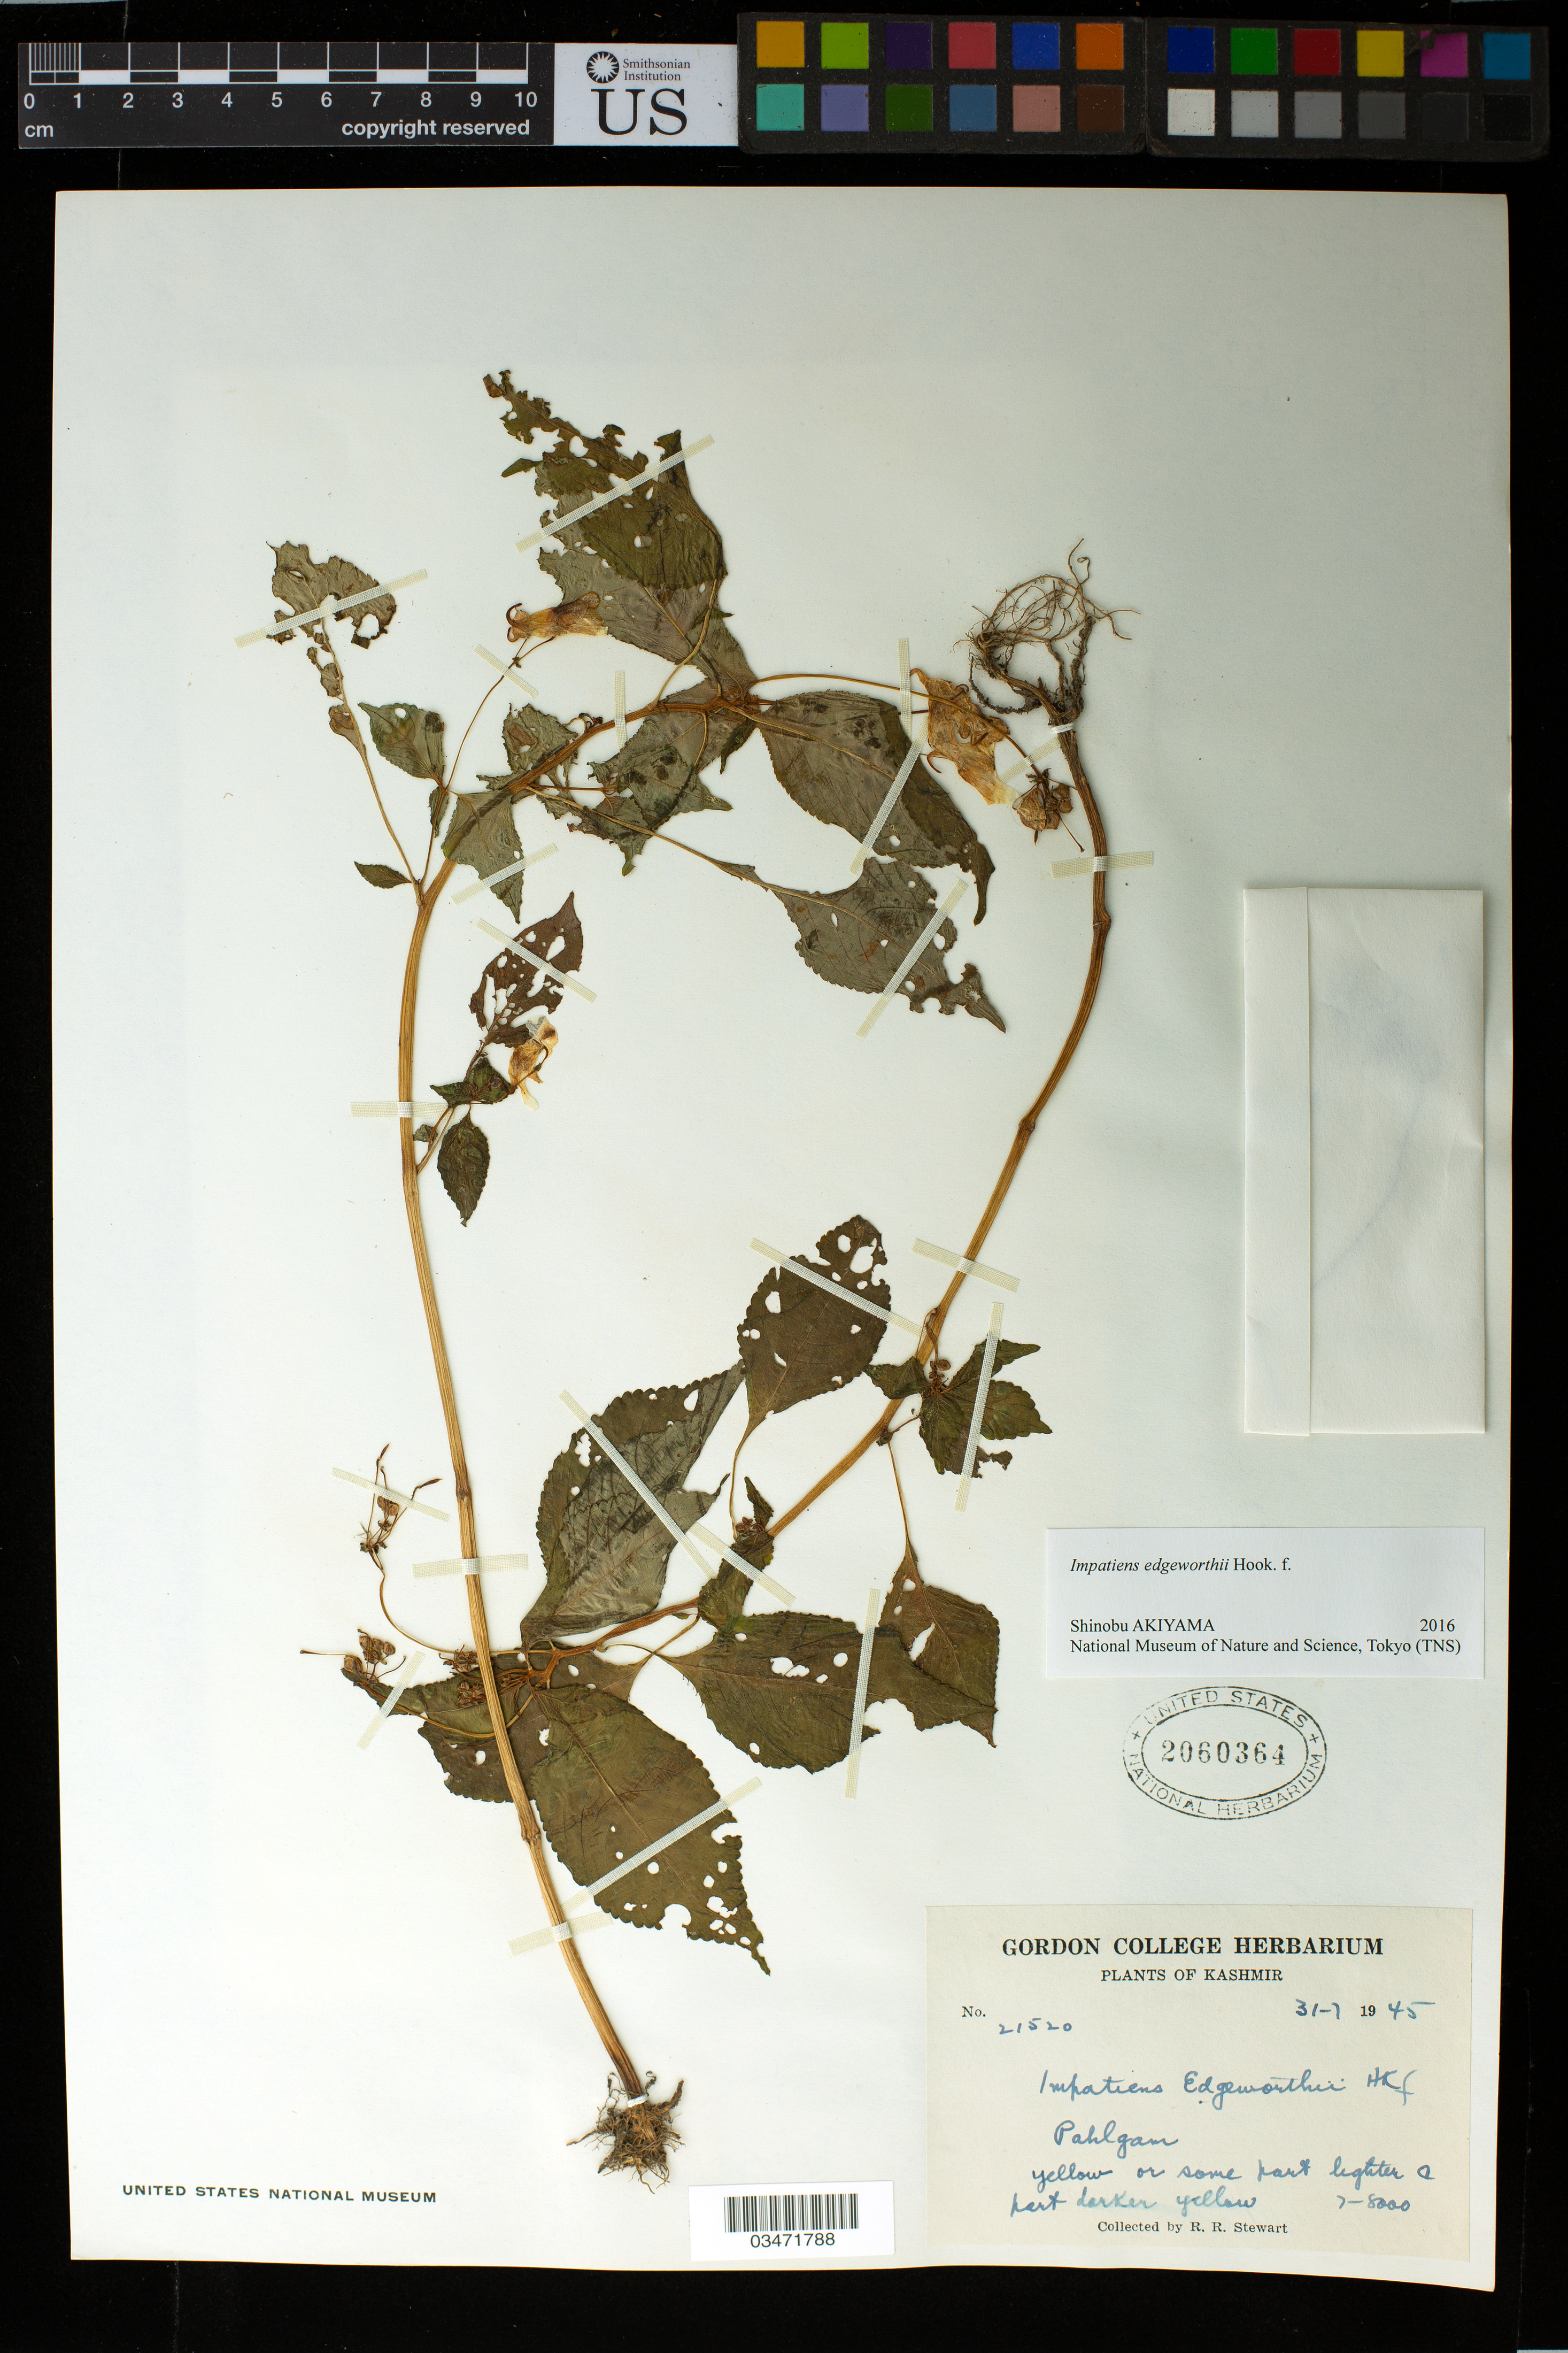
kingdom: Plantae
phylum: Tracheophyta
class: Magnoliopsida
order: Ericales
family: Balsaminaceae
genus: Impatiens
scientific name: Impatiens edgeworthii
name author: Hook. f.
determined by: Akiyama, Shinobu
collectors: R. R. Stewart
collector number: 21520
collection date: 1945-07-31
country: India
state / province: Jammu and Kashmir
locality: Kashmir, Pahlgam [Pahalgam ?]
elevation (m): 2134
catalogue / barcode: US 2060364